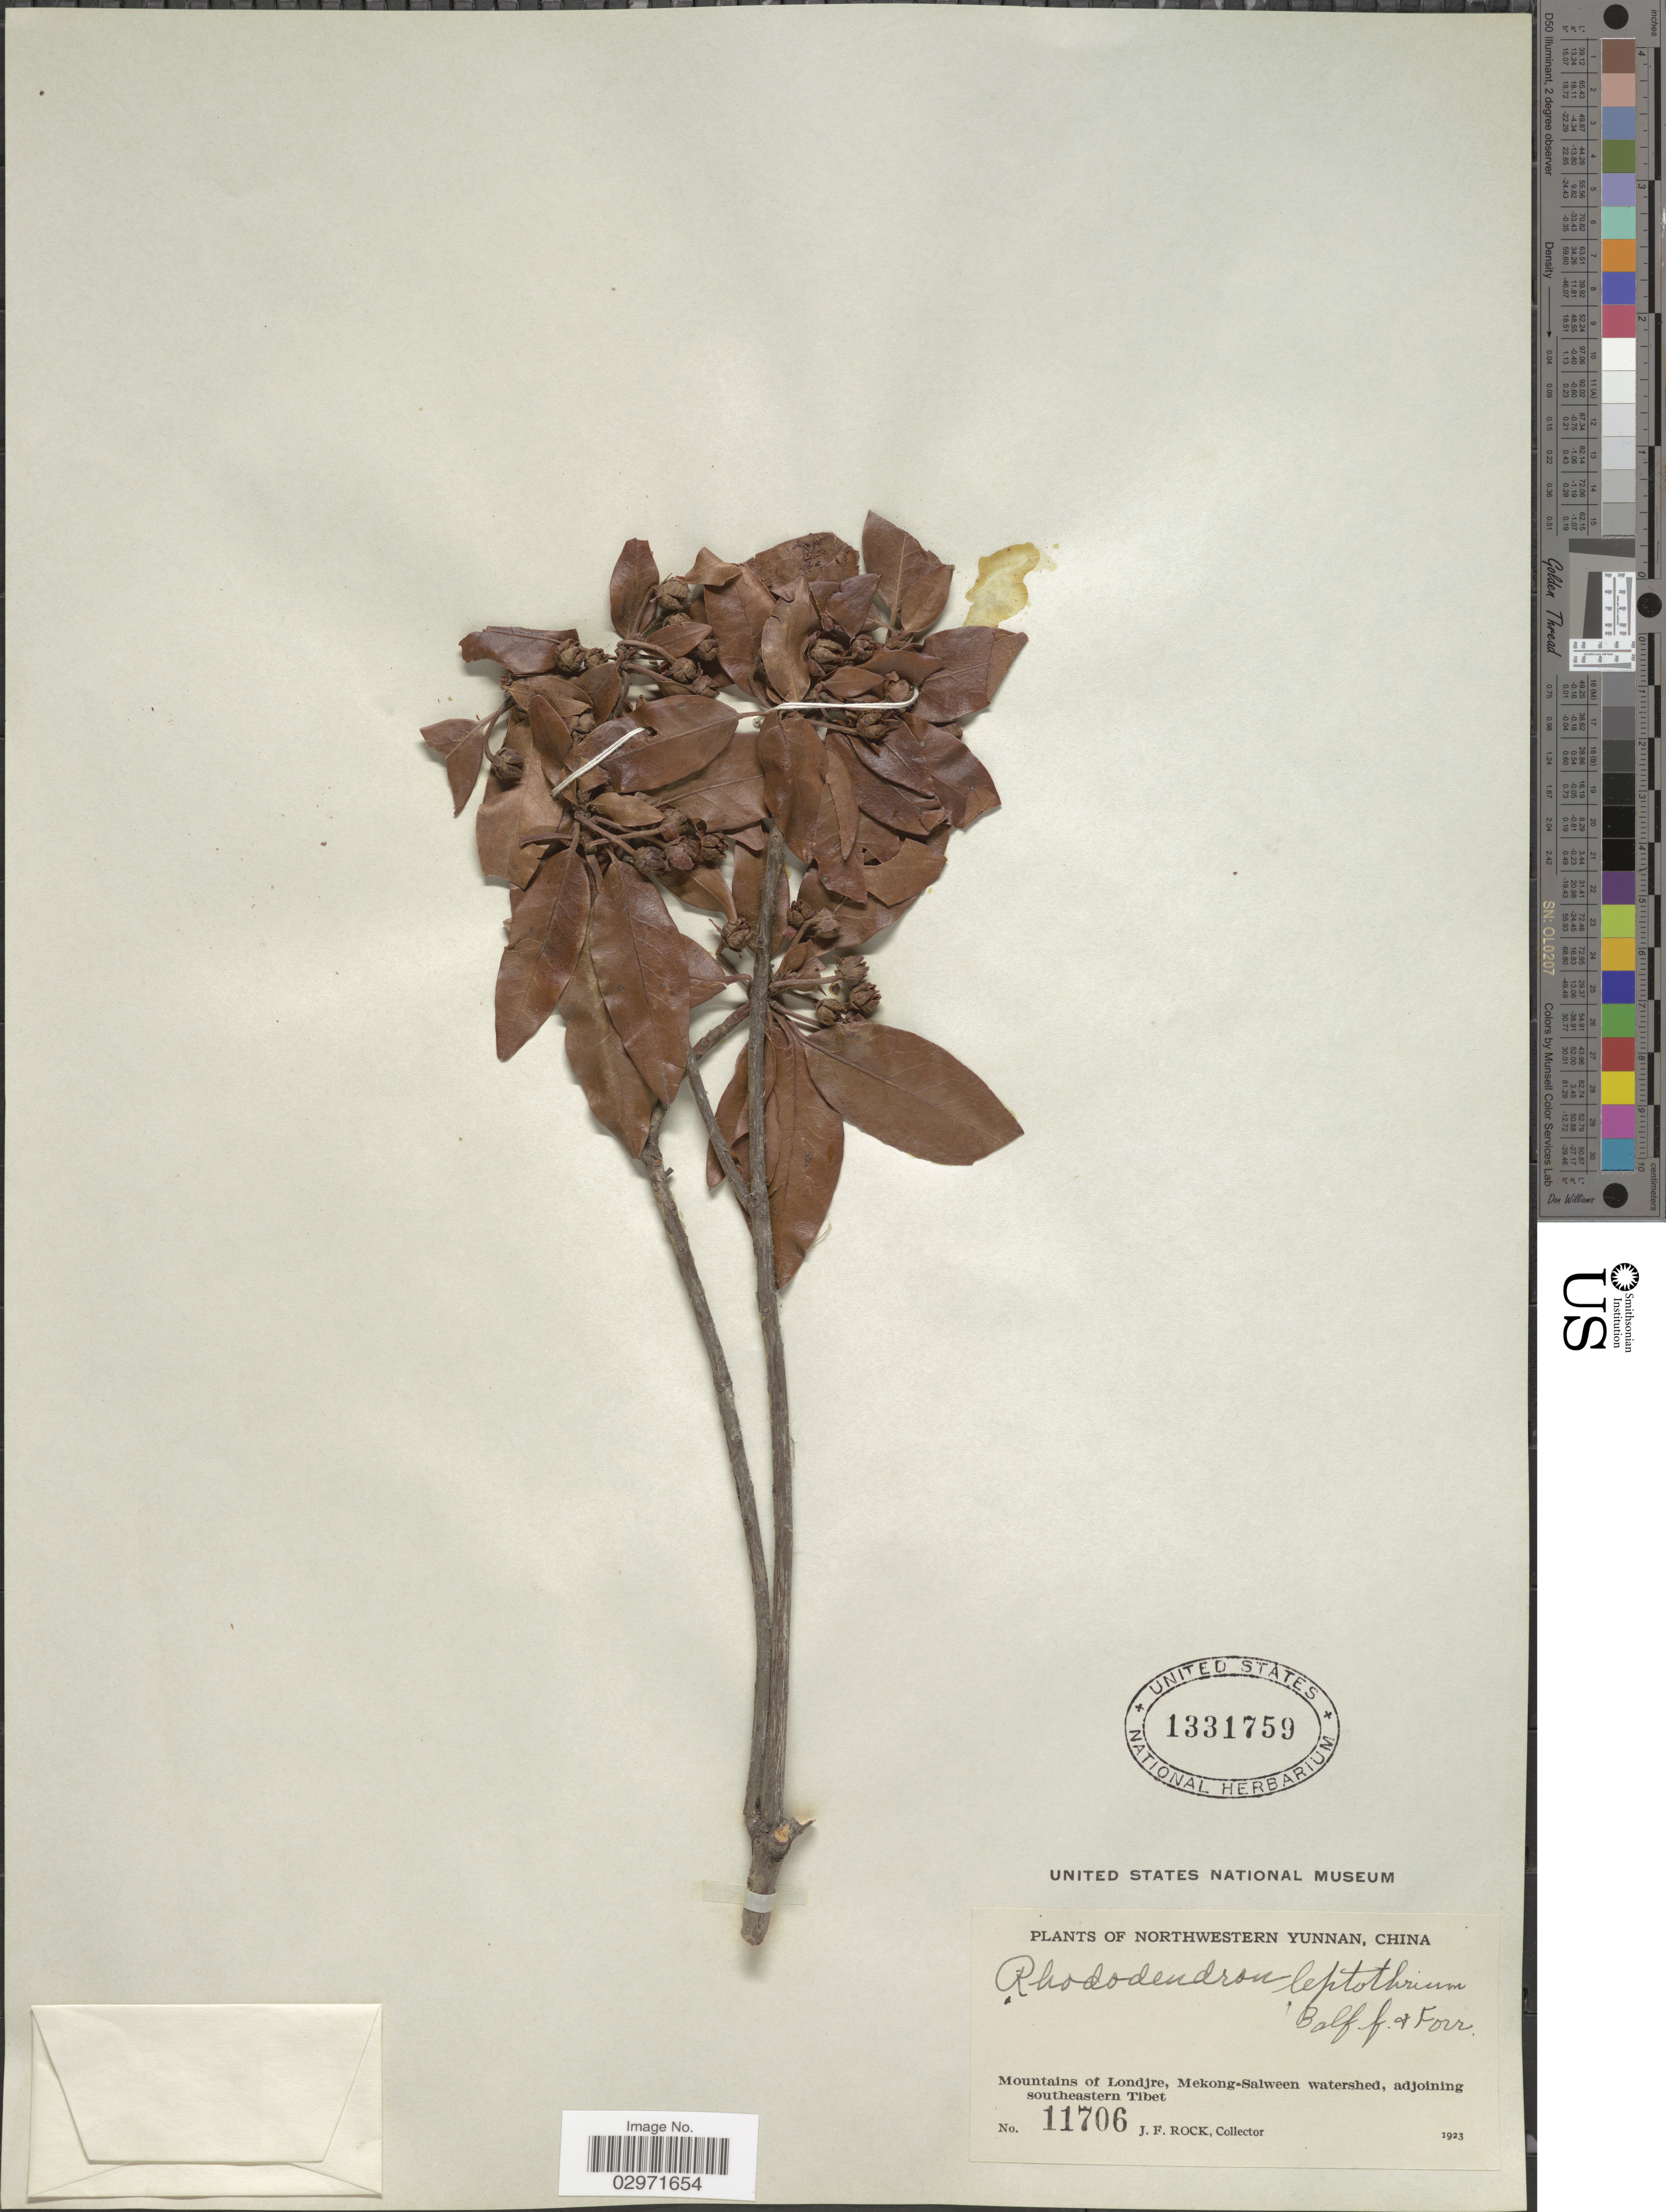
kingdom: Plantae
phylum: Tracheophyta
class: Magnoliopsida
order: Ericales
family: Ericaceae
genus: Rhododendron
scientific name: Rhododendron leptothrium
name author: Balf. f. & Forrest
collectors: J. Rock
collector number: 11706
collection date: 1923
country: China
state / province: Yunnan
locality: Northwestern Yunnan. Mountains of Londjre, Mekong-Salween watershed, adjoining southeastern Tibet.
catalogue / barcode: US 1331759